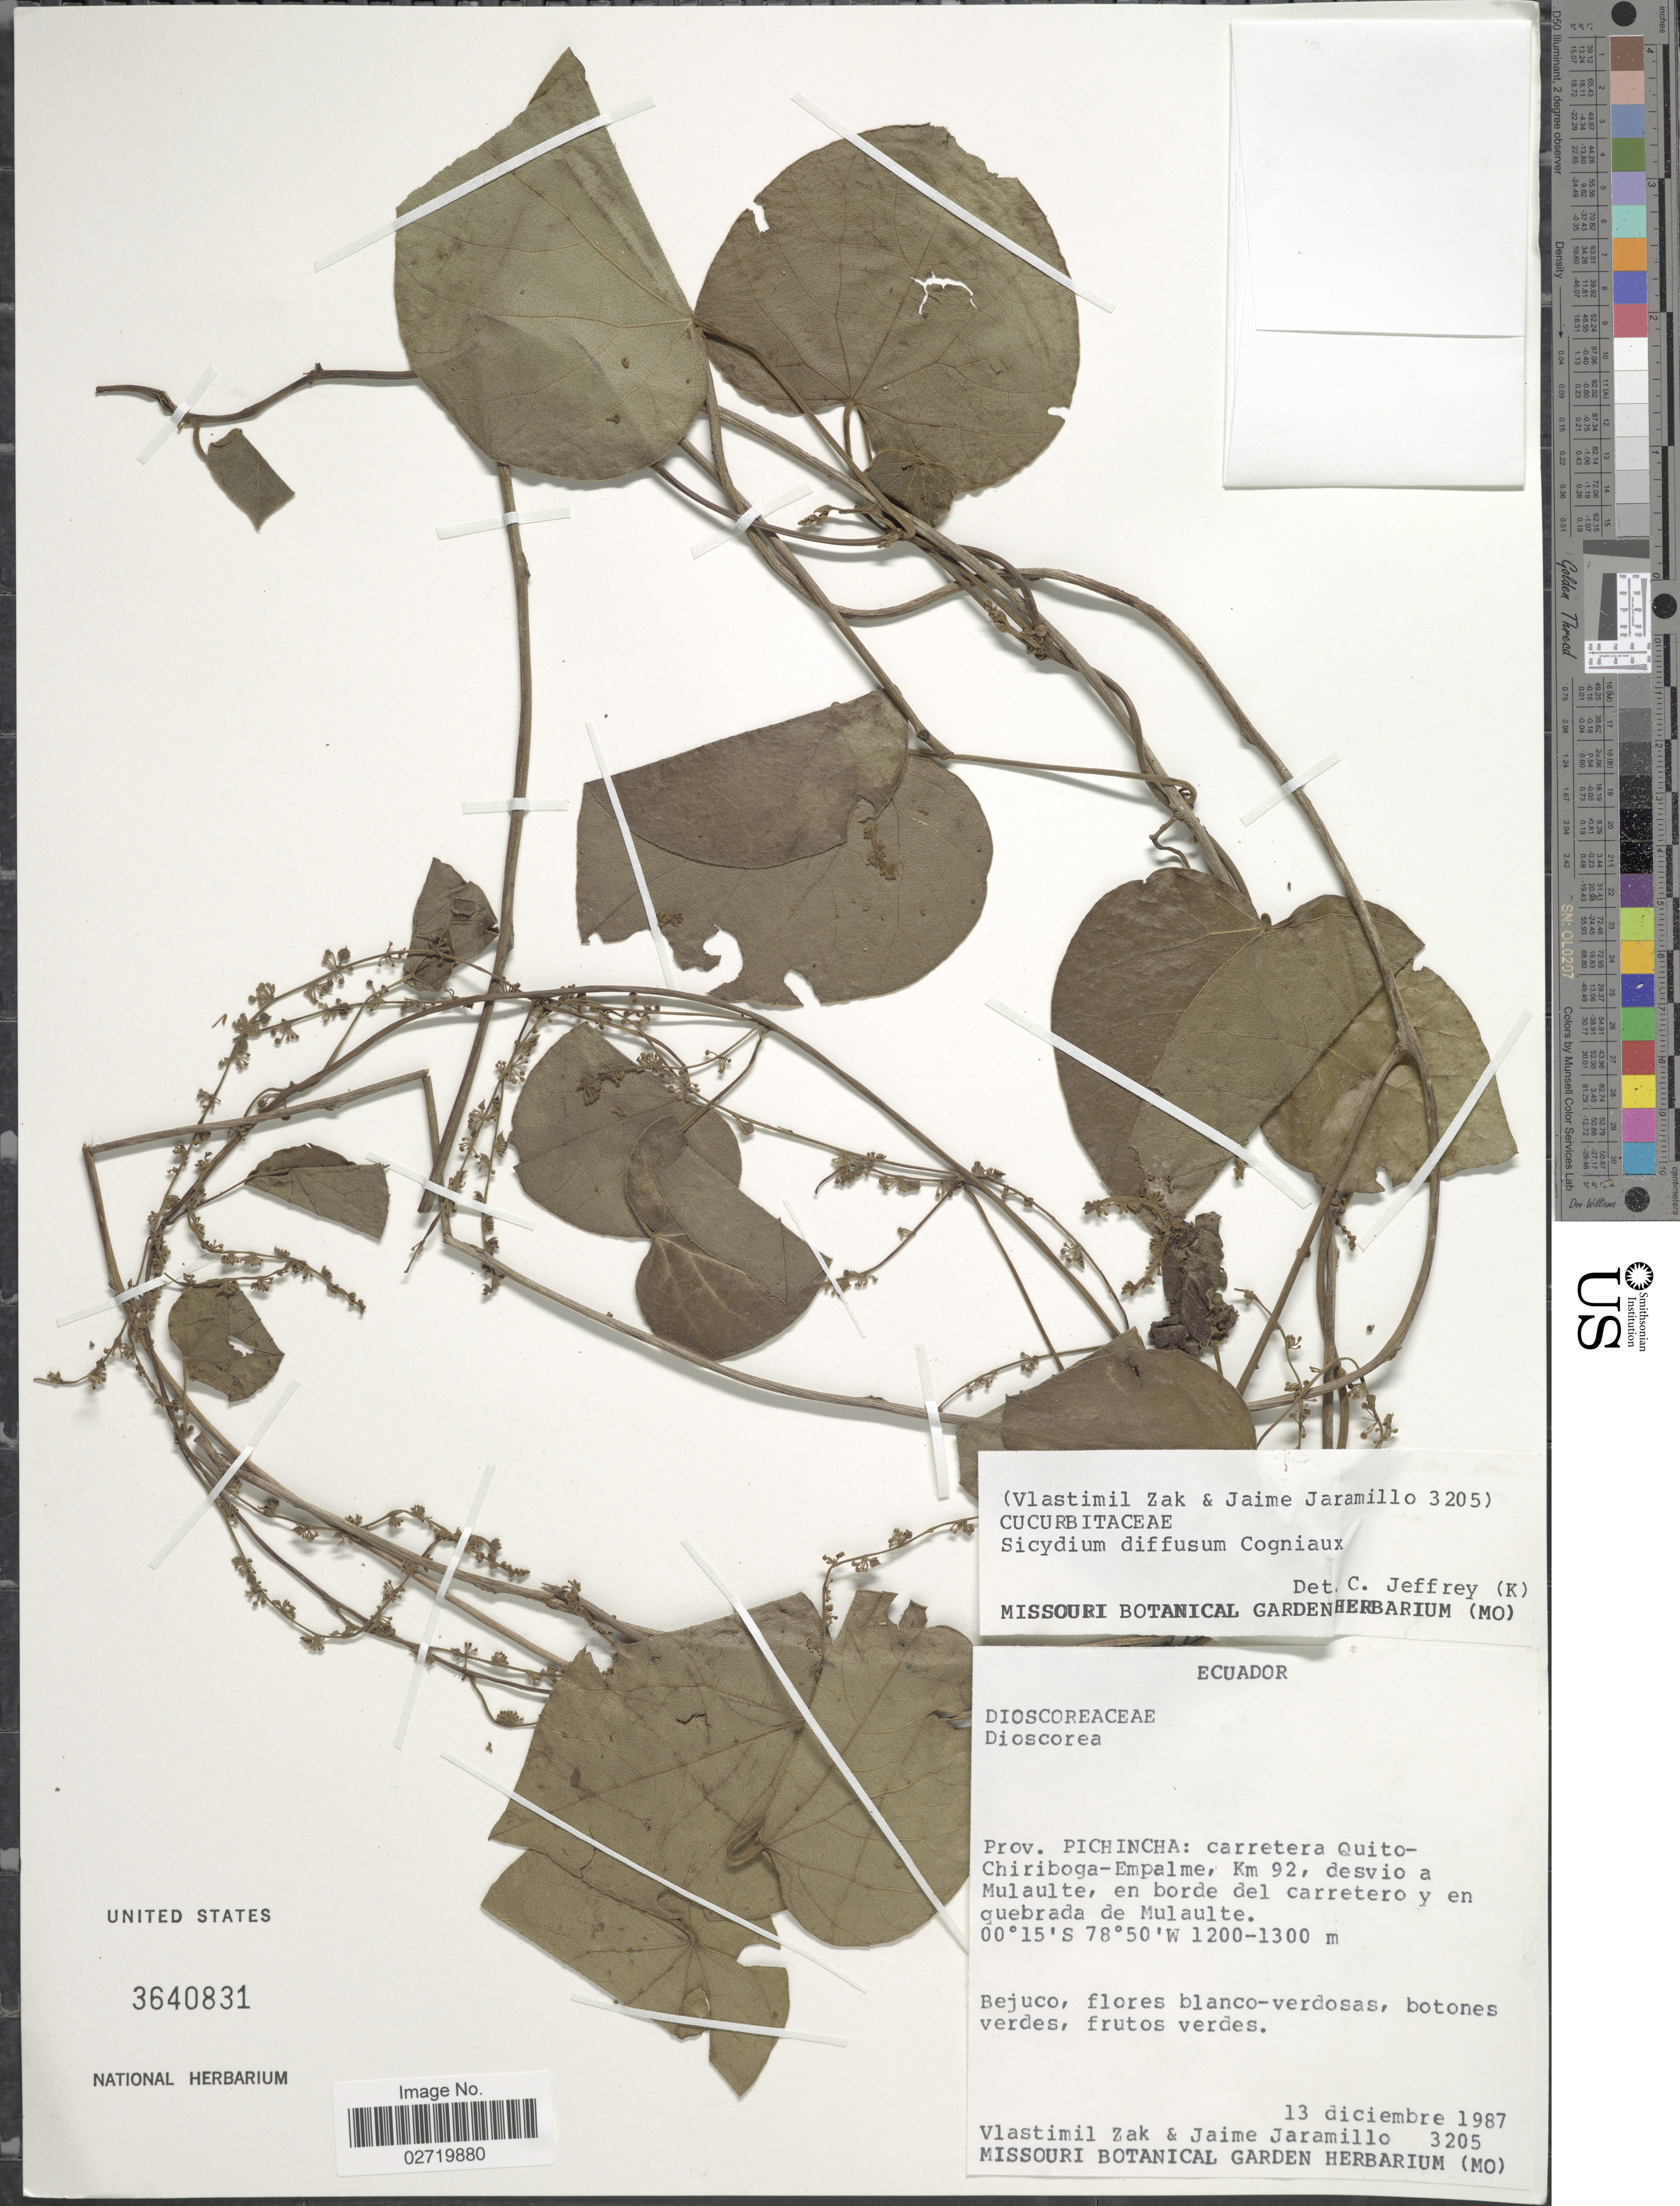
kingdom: Plantae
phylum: Tracheophyta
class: Magnoliopsida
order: Cucurbitales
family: Cucurbitaceae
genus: Sicydium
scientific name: Sicydium diffusum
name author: Cogn.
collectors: V. Zak & J. Jaramillo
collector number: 3205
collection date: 1987-12-13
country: Ecuador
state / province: Pichincha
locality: Carretera Quito-Chiriboga-Empalme, Km 92, desvio a Mulaulte, en borde del carretero y en quebrada de Mulaulte.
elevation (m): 1200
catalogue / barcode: US 3640831